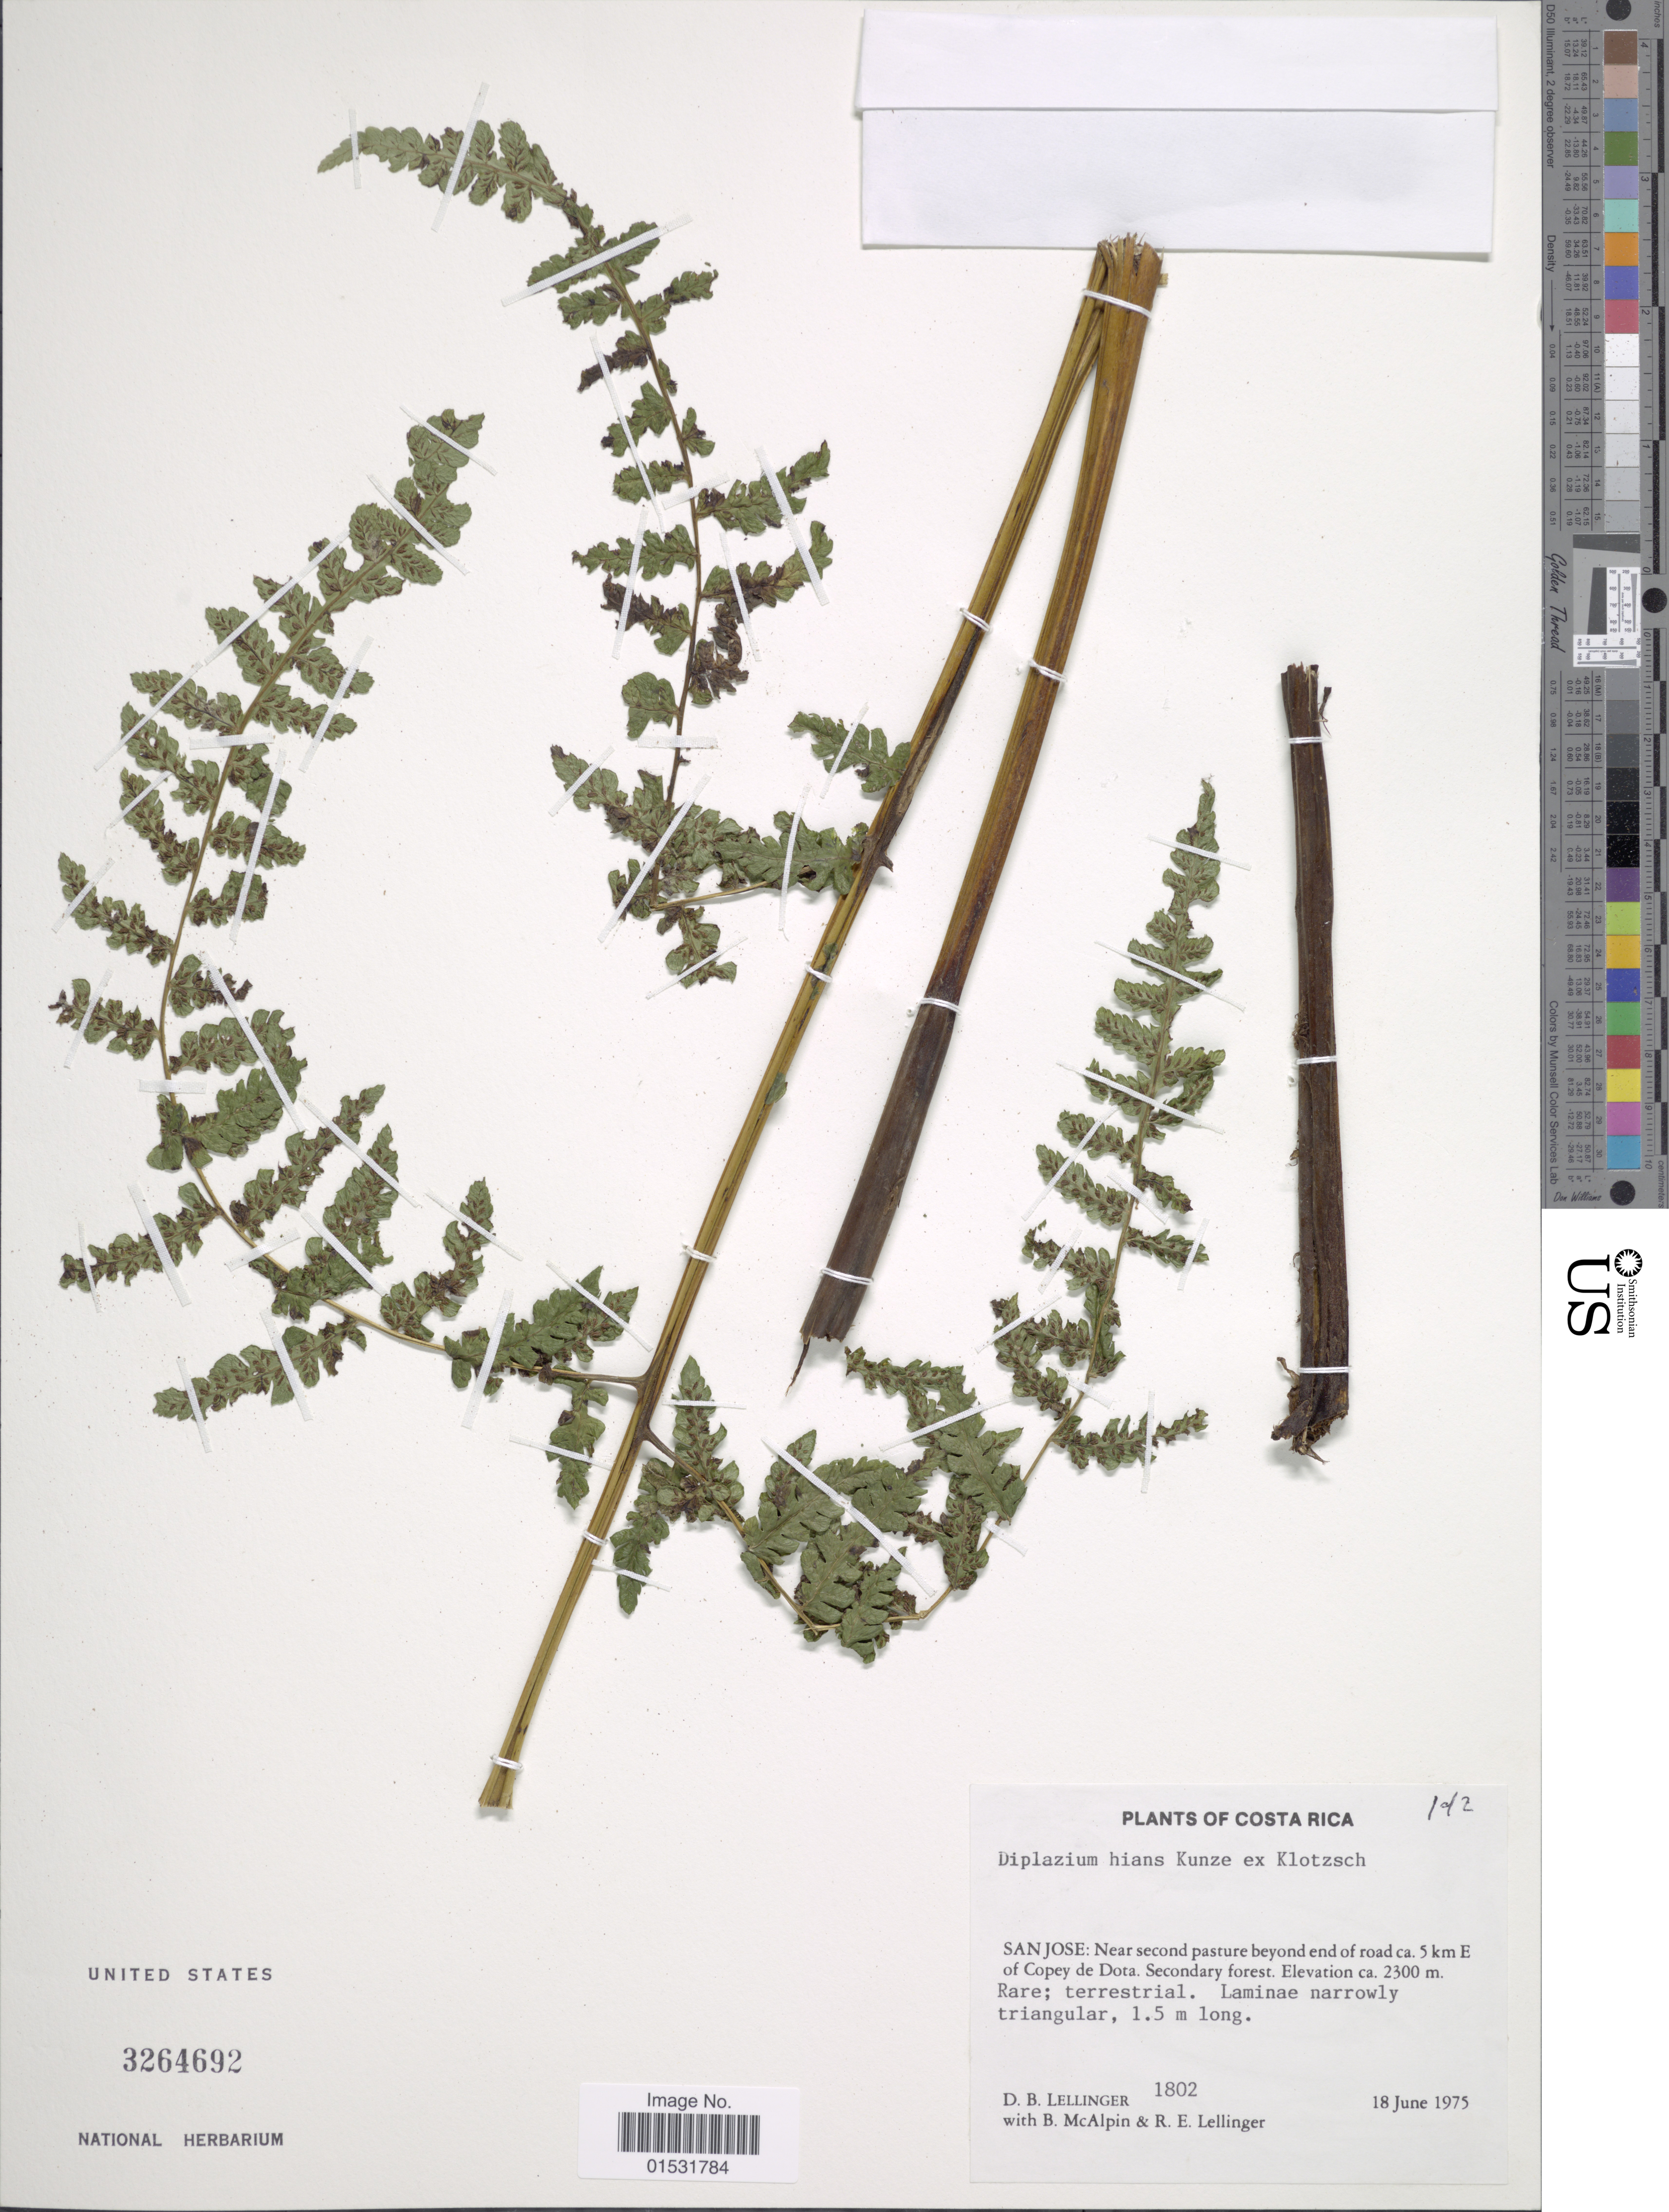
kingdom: Plantae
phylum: Tracheophyta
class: Polypodiopsida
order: Polypodiales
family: Athyriaceae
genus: Diplazium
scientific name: Diplazium hians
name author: Kunze ex Klotzsch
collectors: D. B. Lellinger, B. McAlpin & R. E. Lellinger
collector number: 1802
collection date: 1975-06-18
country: Costa Rica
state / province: San José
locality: Near second pasture beyond end of road ca. 5 km E of Copey de Dota.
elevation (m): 2300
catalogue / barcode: US 3264692